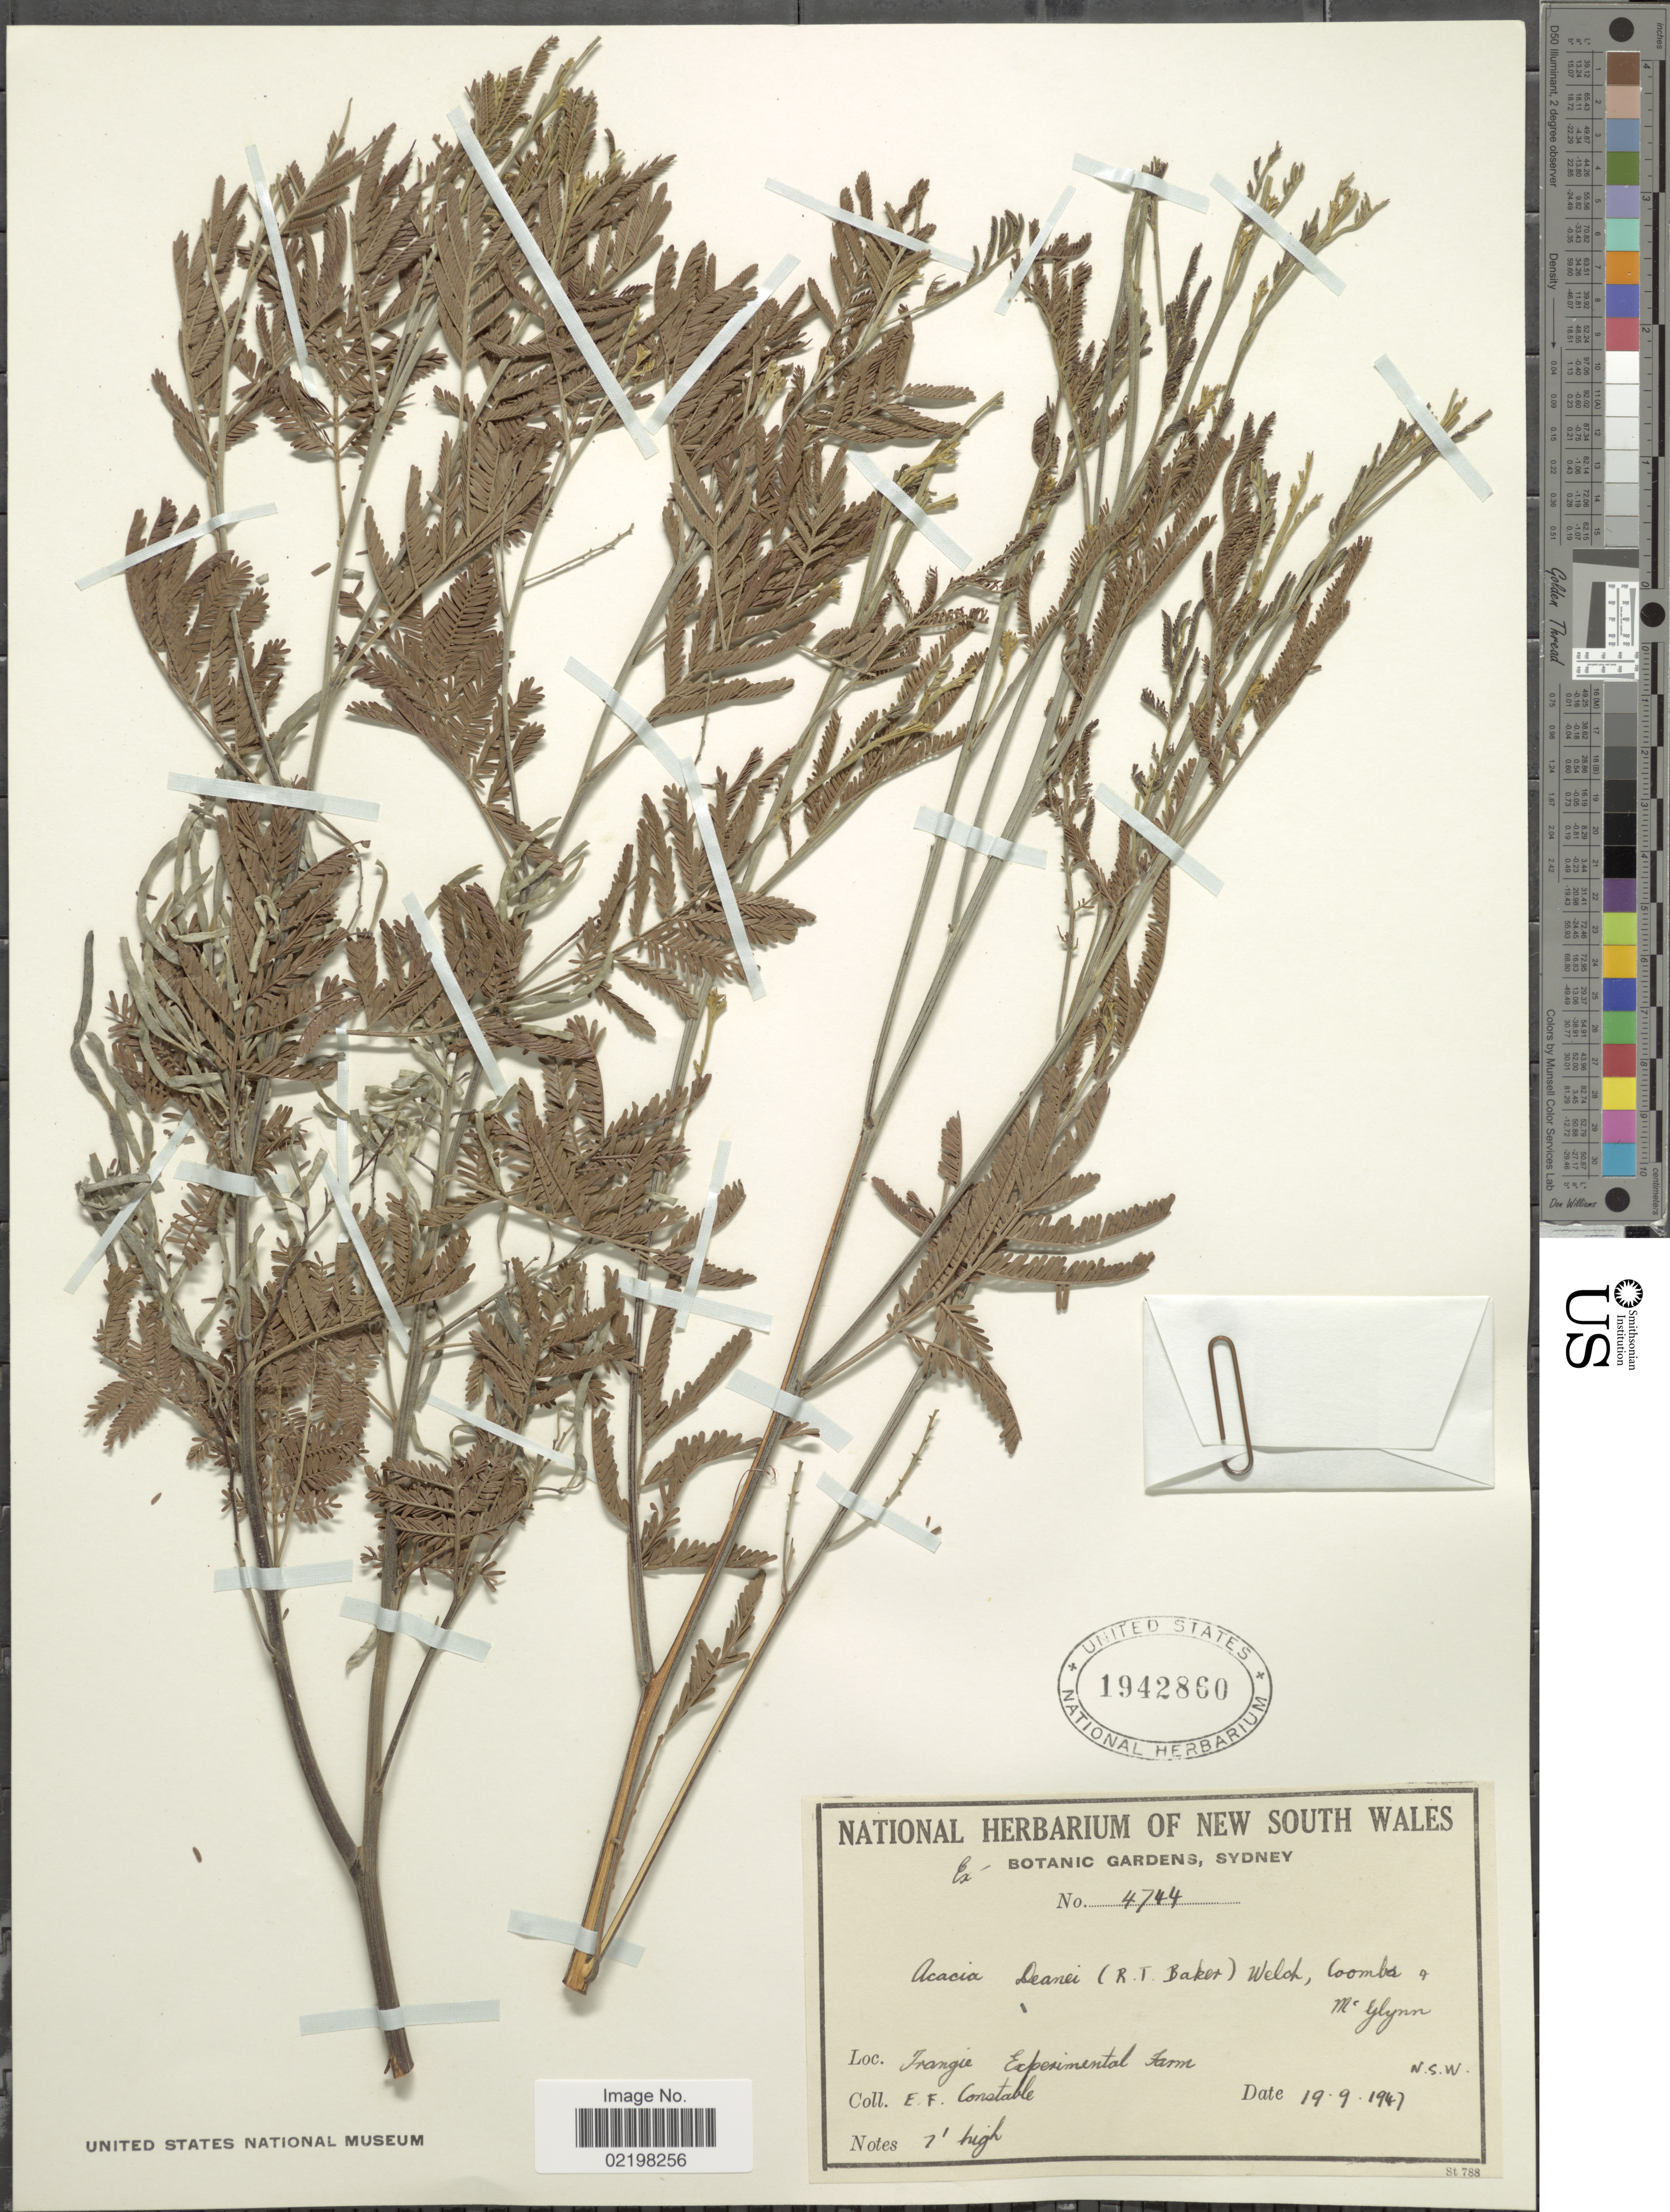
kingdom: Plantae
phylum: Tracheophyta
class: Magnoliopsida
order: Fabales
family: Fabaceae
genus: Acacia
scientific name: Acacia deanei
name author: (R.T. Baker) M.B. Welch et al.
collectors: E. F. Constable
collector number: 4744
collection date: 1947-09-19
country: Australia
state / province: New South Wales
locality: Trangie Experimental Farm,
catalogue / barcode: US 1942860